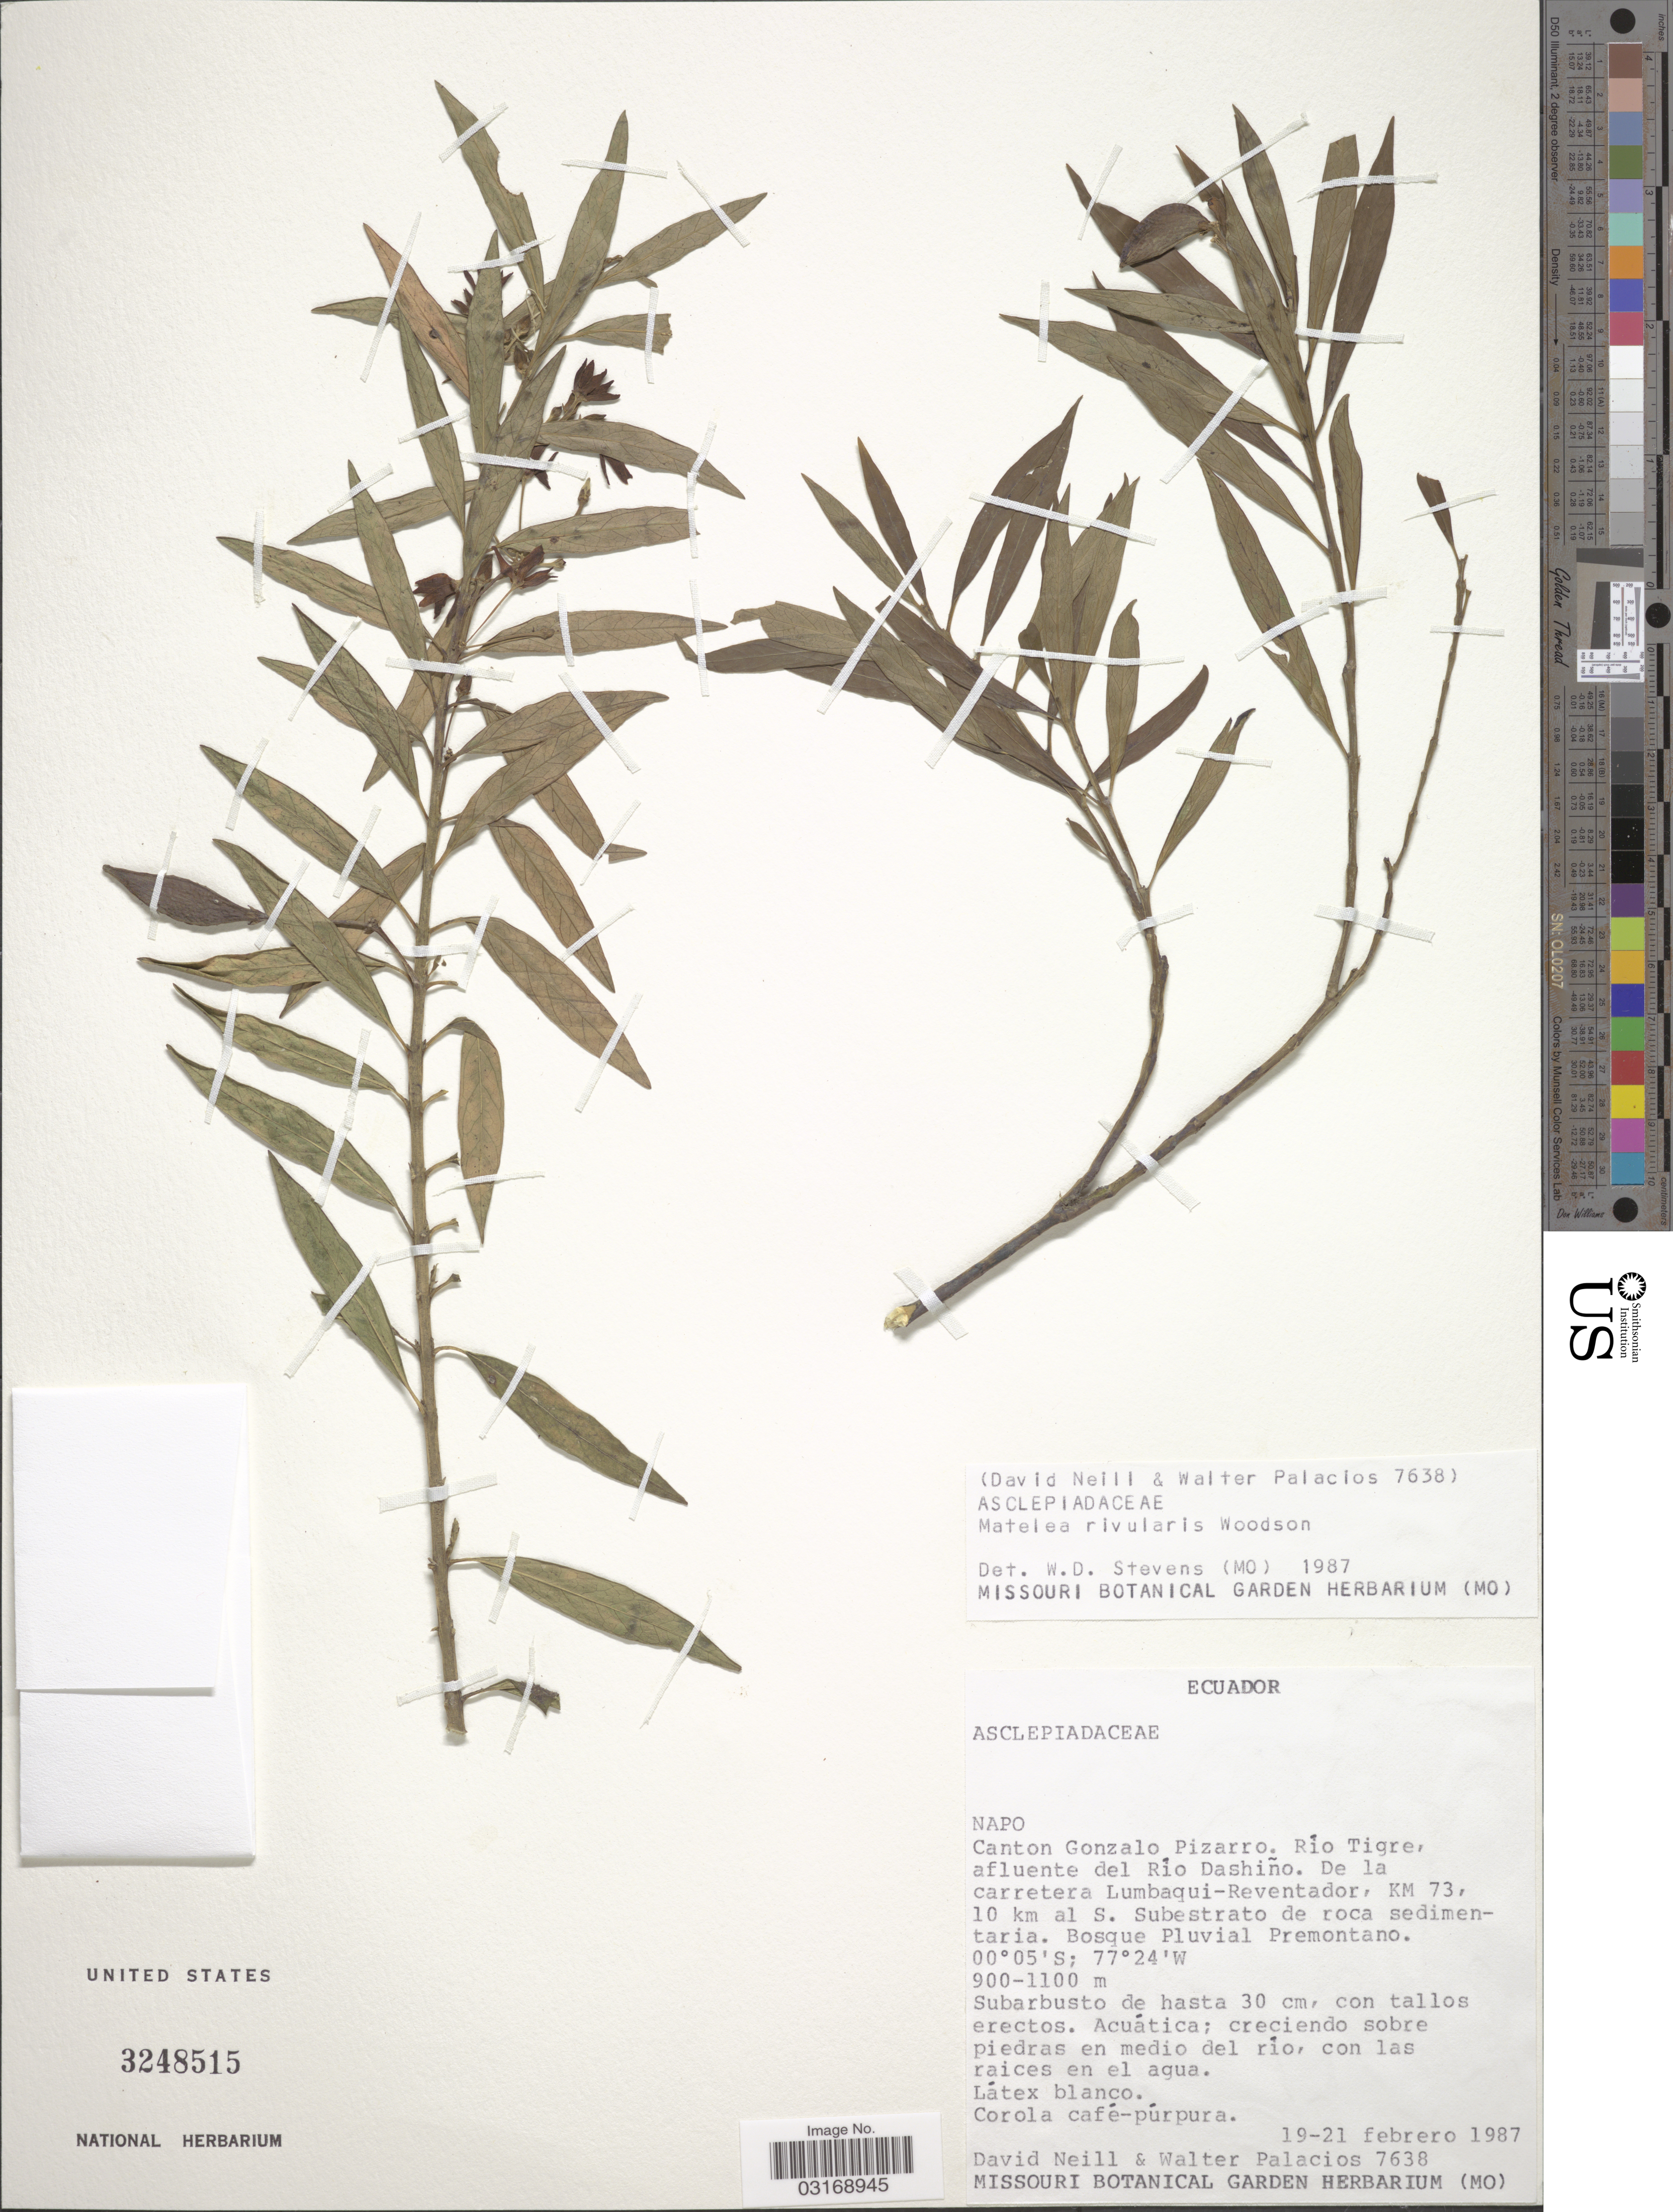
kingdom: Plantae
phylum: Tracheophyta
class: Magnoliopsida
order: Gentianales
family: Apocynaceae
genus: Matelea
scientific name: Matelea rivularis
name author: Woodson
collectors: D. Neill & W. Palacios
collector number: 7638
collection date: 1987-02-19/1987-02-21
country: Ecuador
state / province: Napo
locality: Canton Gonzalo Pizarro. Río Tigre, afluente del Río Dashiño. De la carretera Lumbaqui-Reventador, KM 73, 10 km al S. Subestrato de roca sedimentaria.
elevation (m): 900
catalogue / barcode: US 3248515